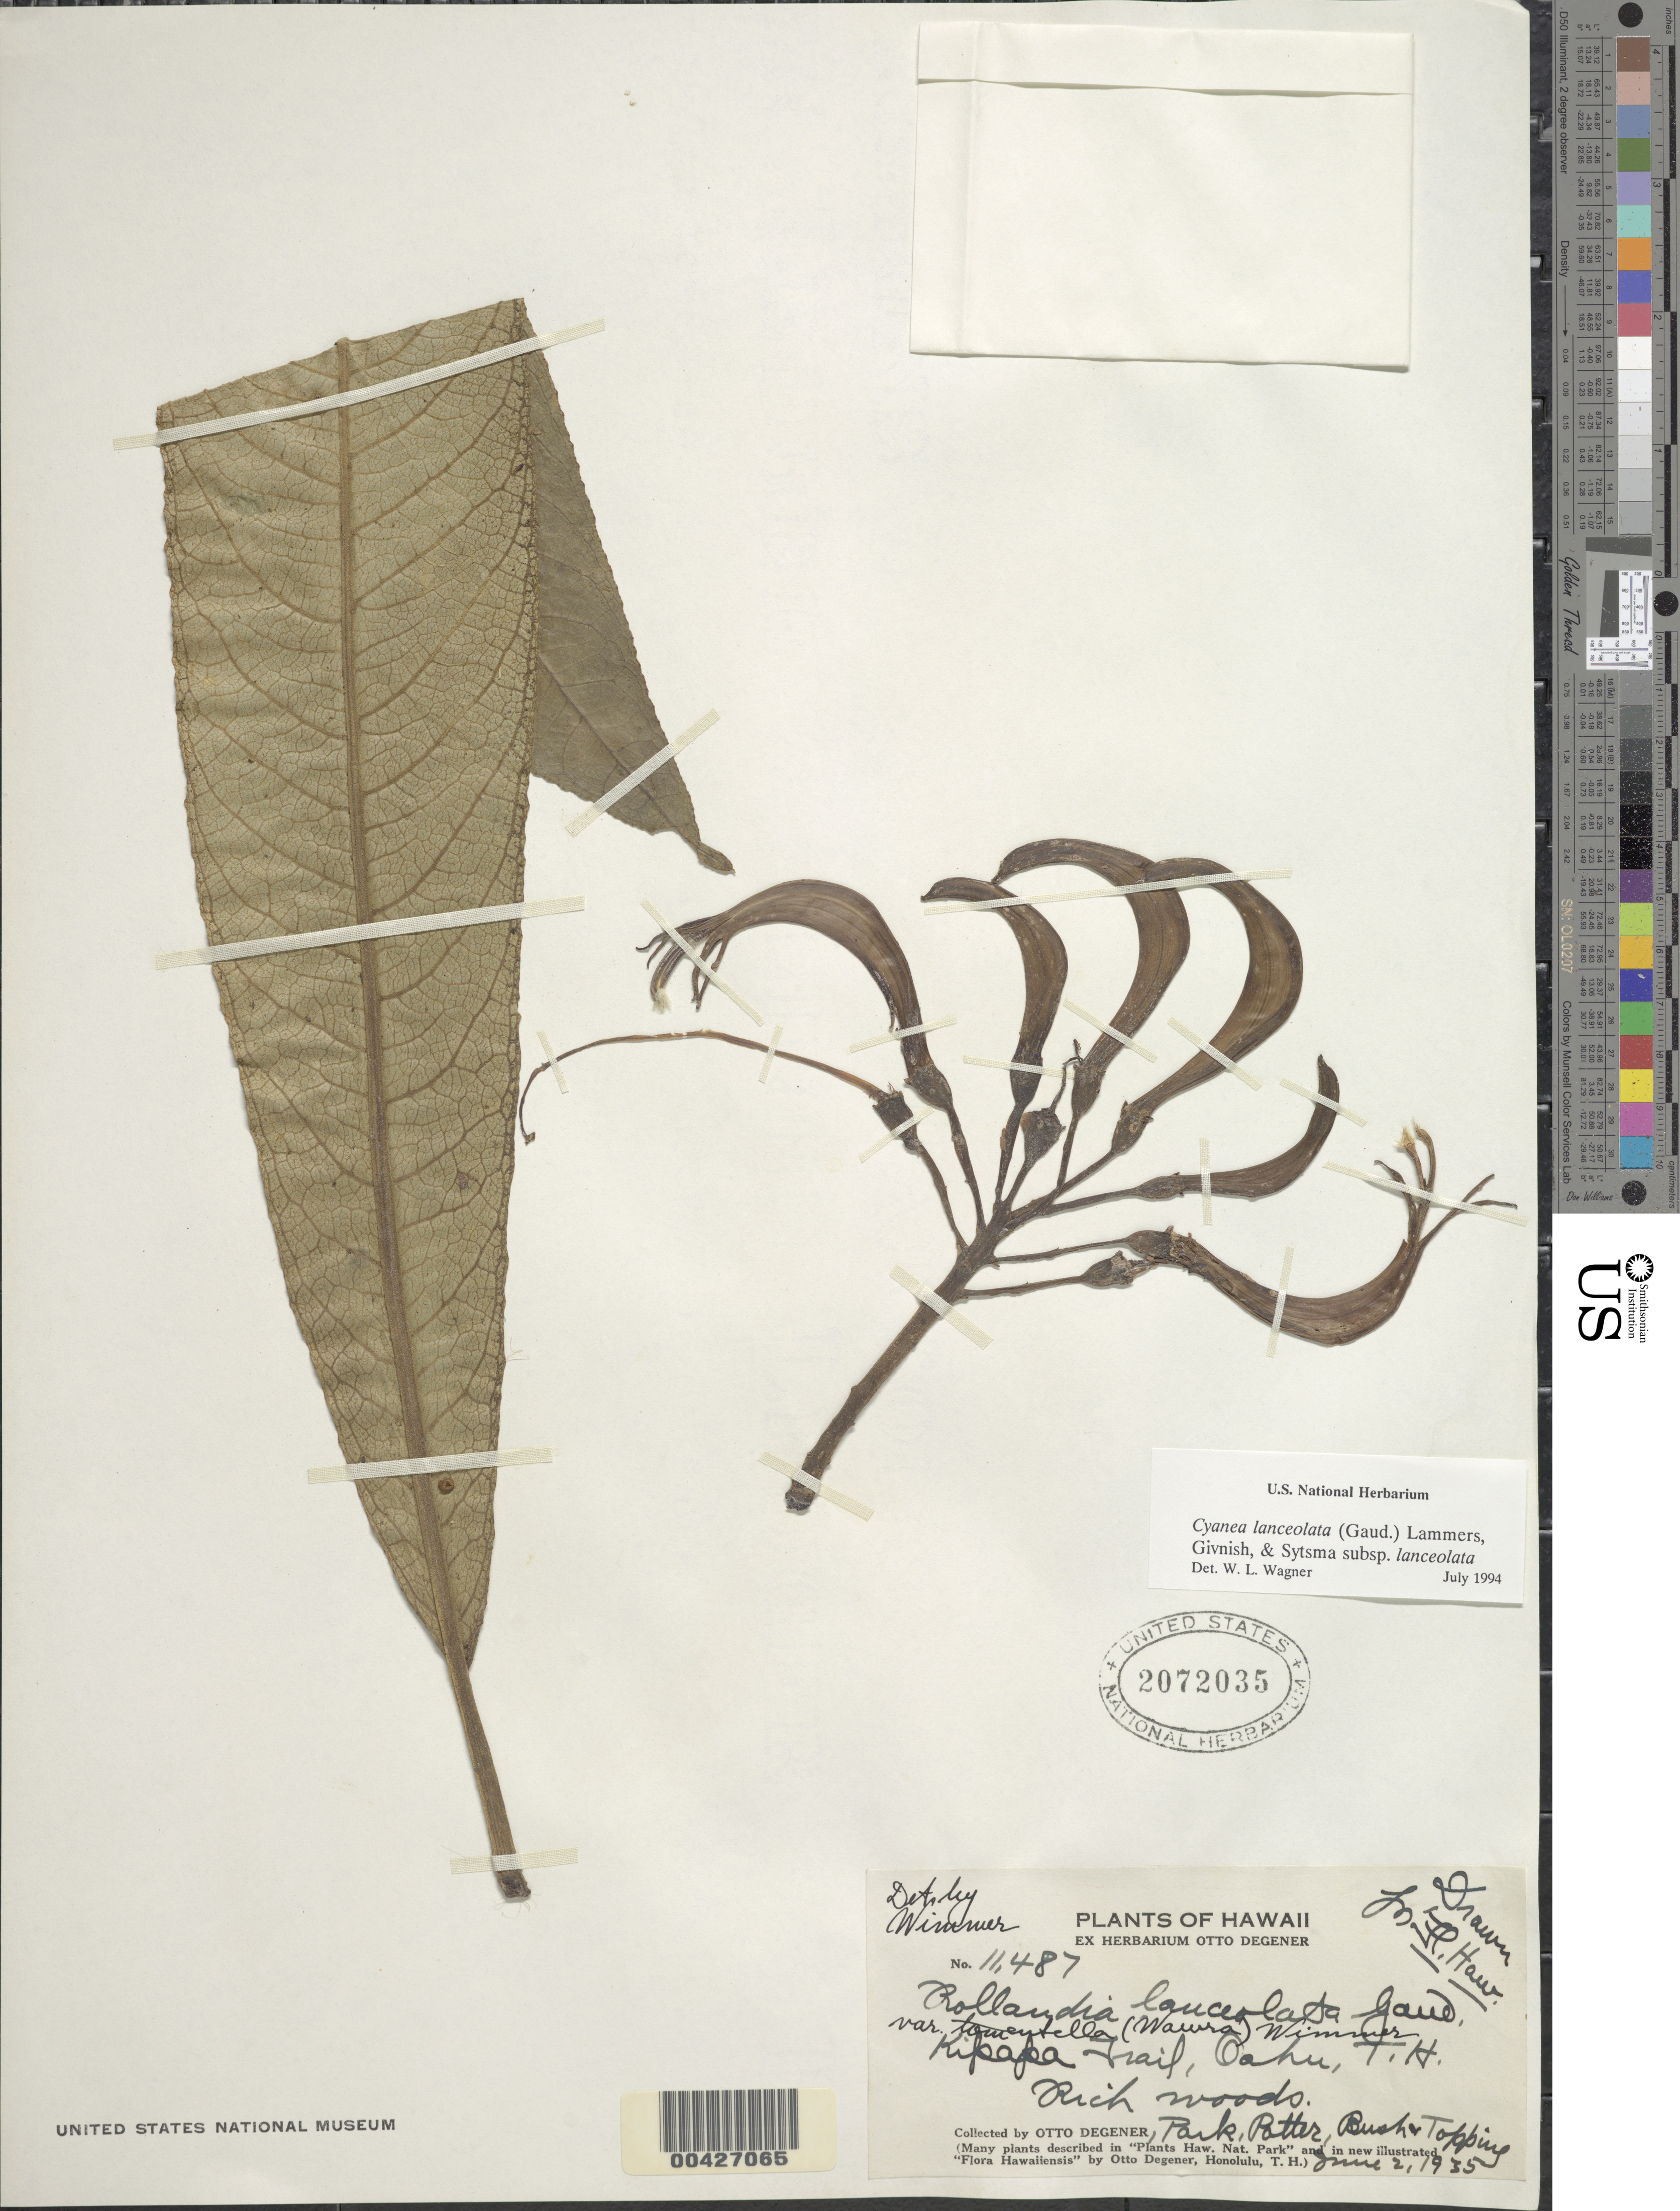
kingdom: Plantae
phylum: Tracheophyta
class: Magnoliopsida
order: Asterales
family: Campanulaceae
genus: Cyanea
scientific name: Cyanea lanceolata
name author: (Gaudich.) Lammers et al.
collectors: O. Degener, Park, Potter, B. F. Bush & D. L. Topping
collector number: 11487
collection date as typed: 2 Jun 1935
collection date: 1935-06-02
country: United States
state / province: Hawaii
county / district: Honolulu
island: Oahu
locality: Kipapa Trail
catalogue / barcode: US 2072035